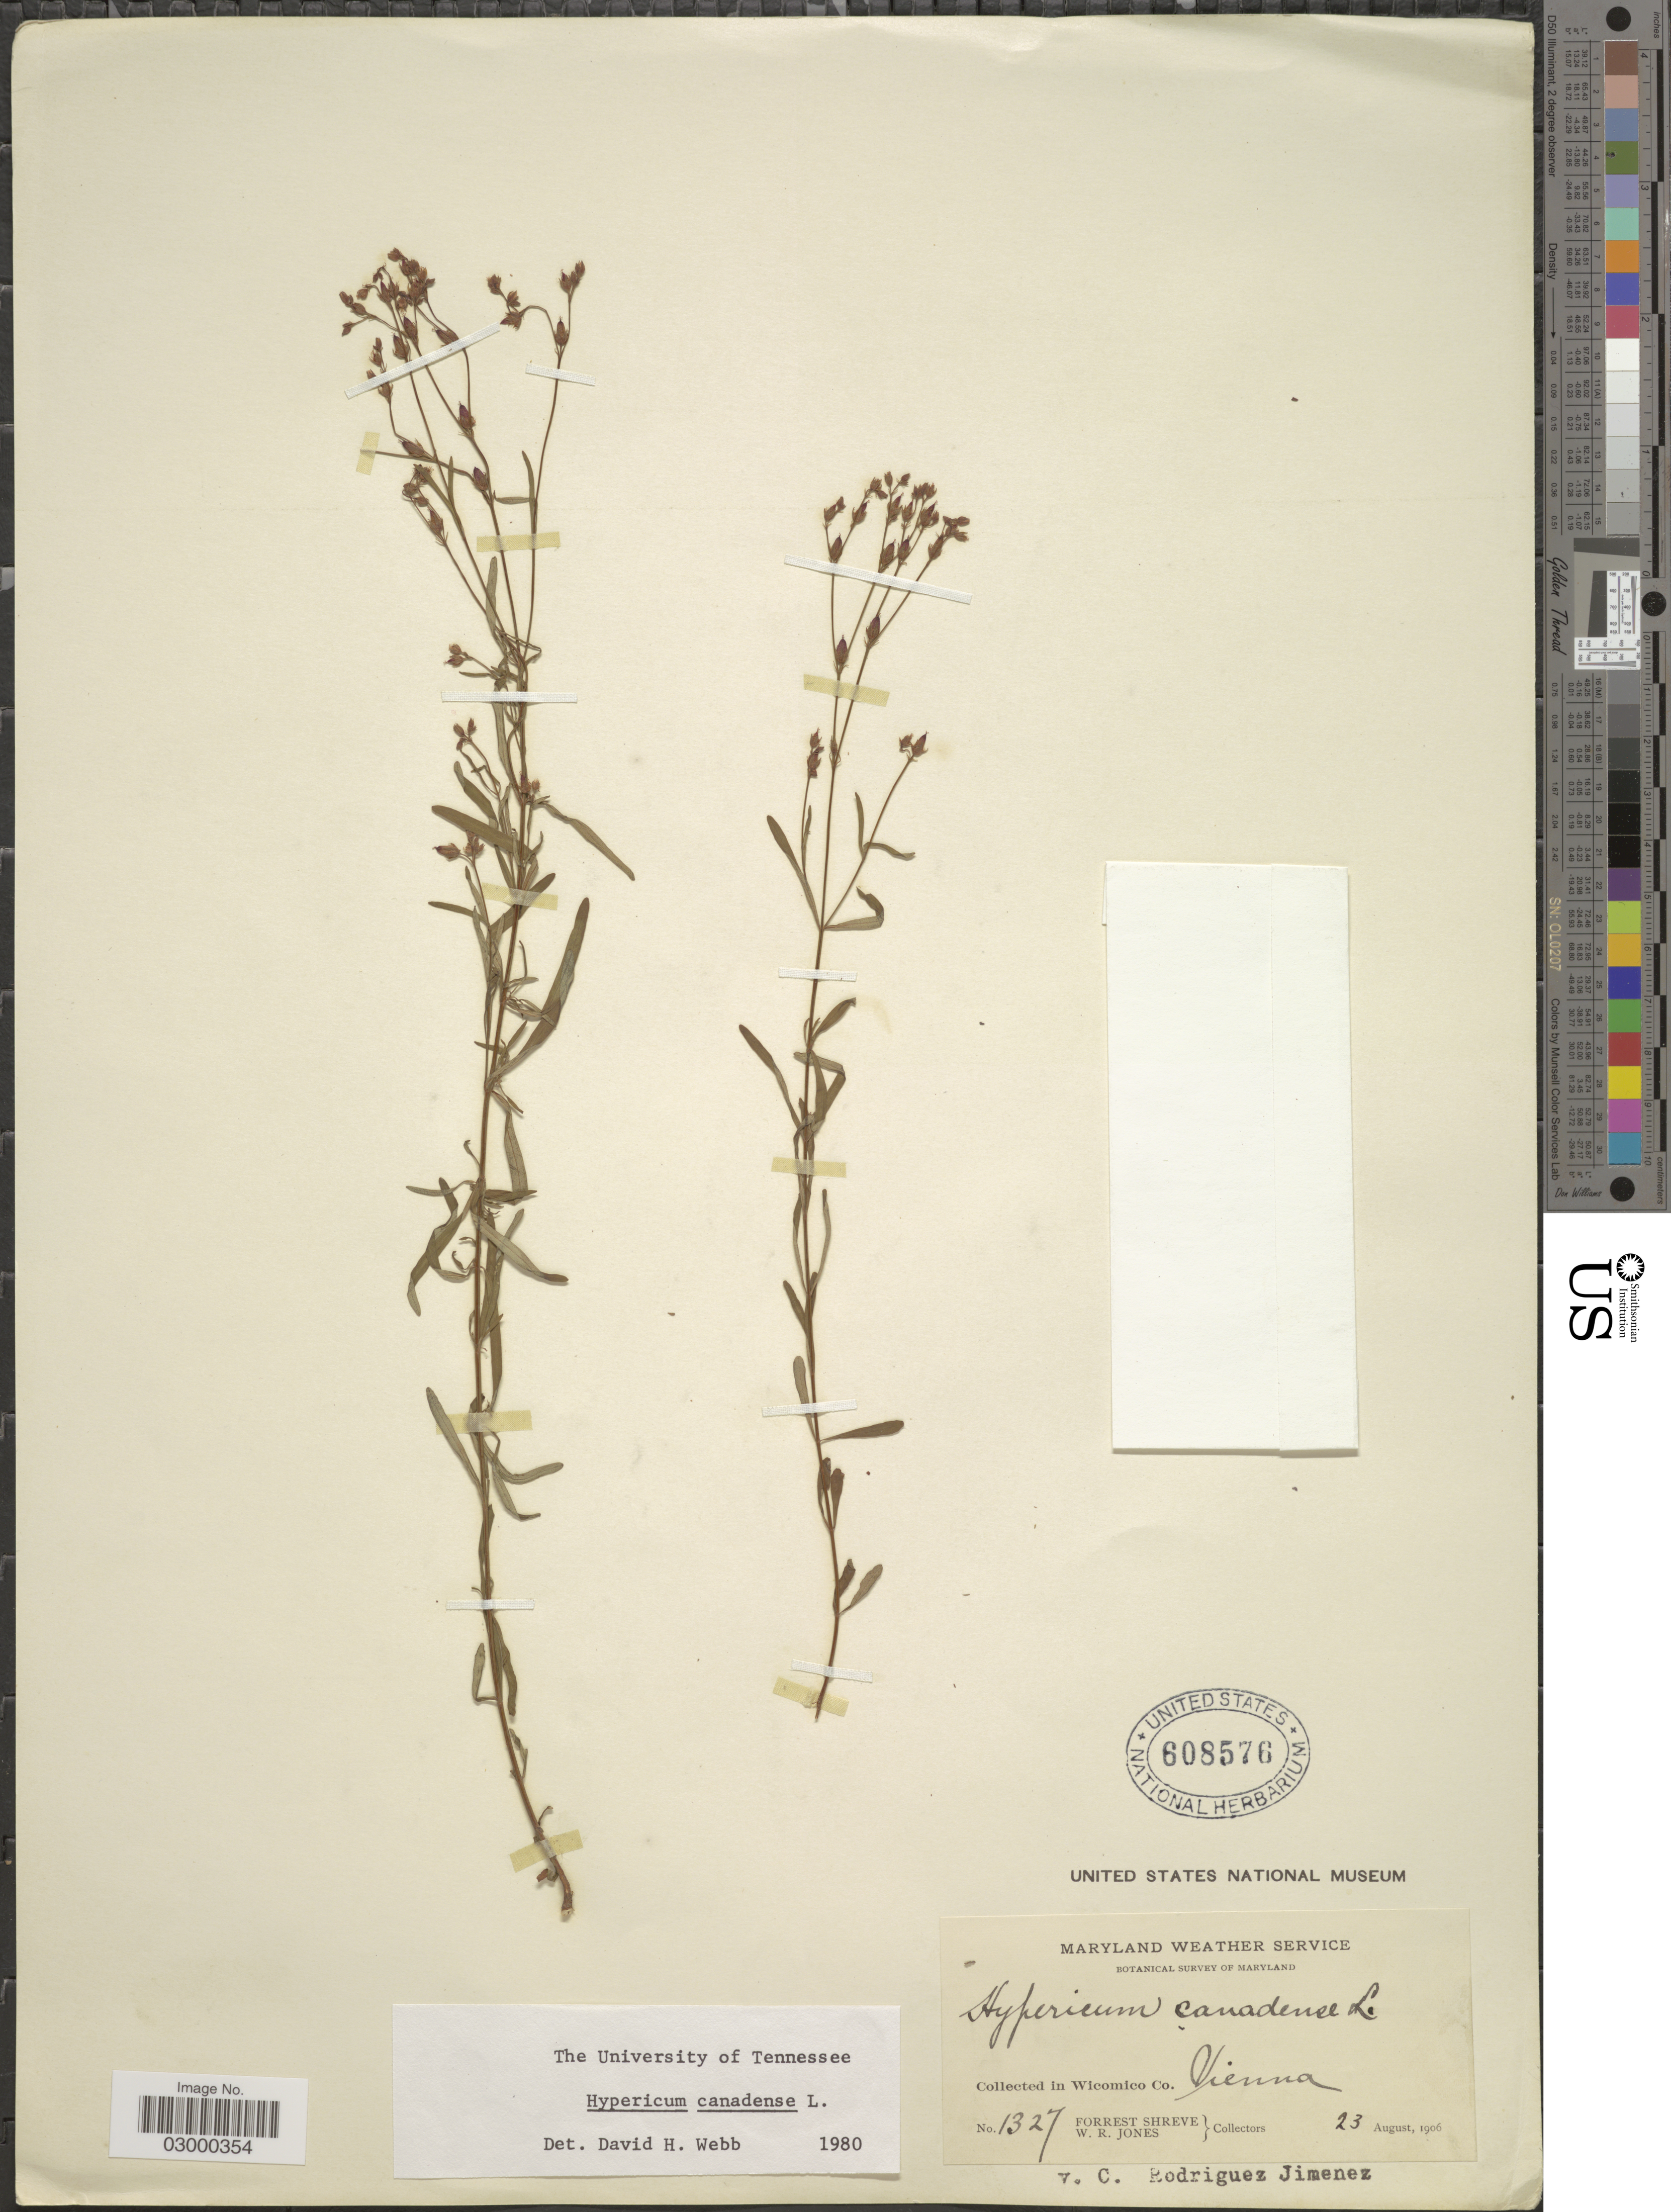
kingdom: Plantae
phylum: Tracheophyta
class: Magnoliopsida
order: Malpighiales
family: Hypericaceae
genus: Hypericum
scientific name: Hypericum canadense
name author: L.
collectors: F. Shreve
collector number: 1327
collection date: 1906-08-23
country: United States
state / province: Maryland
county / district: Wicomico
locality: Wicomico Co., Vienna.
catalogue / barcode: US 608576